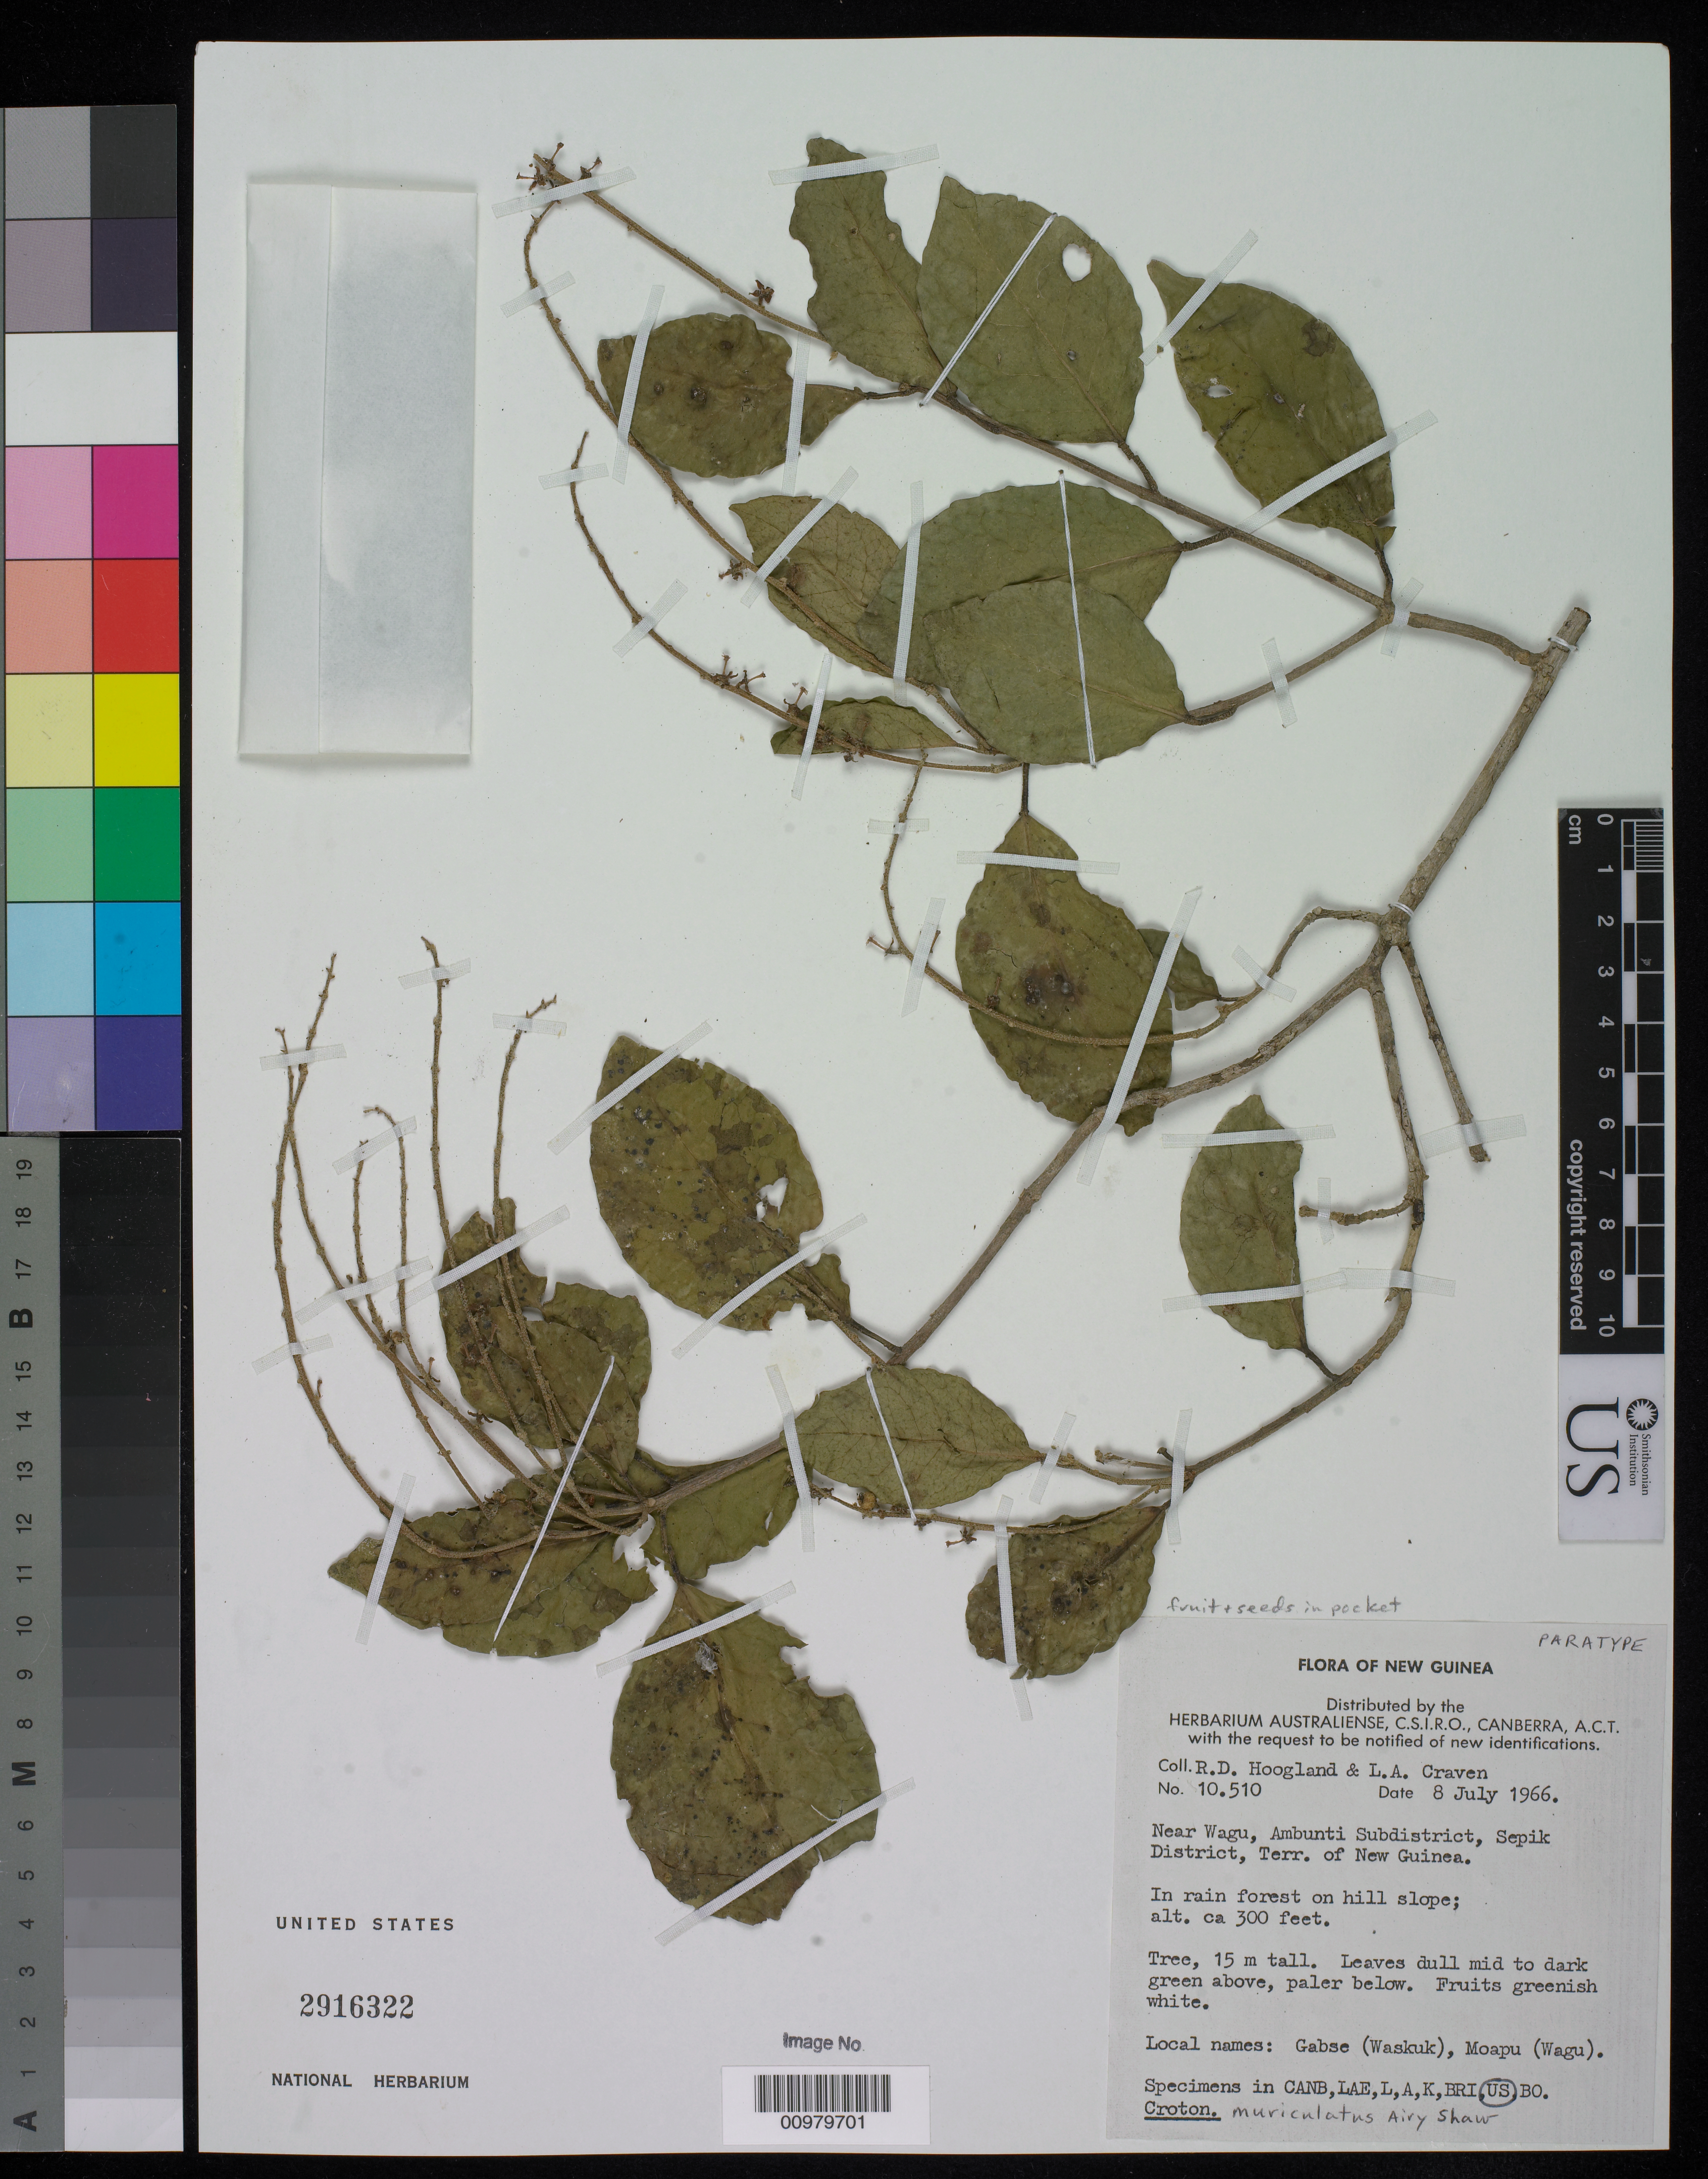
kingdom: Plantae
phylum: Tracheophyta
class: Magnoliopsida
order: Malpighiales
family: Euphorbiaceae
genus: Croton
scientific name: Croton muriculatus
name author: Airy Shaw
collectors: R. D. Hoogland & L. A. Craven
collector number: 10510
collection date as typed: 08 Jul 1966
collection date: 1966-07-08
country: Papua New Guinea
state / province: East Sepik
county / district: Ambunti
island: New Guinea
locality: Near Wagu, Ambunti Subdistrict, Sepik District, Terr. Of New Guinea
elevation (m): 91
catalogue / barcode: US 2916322